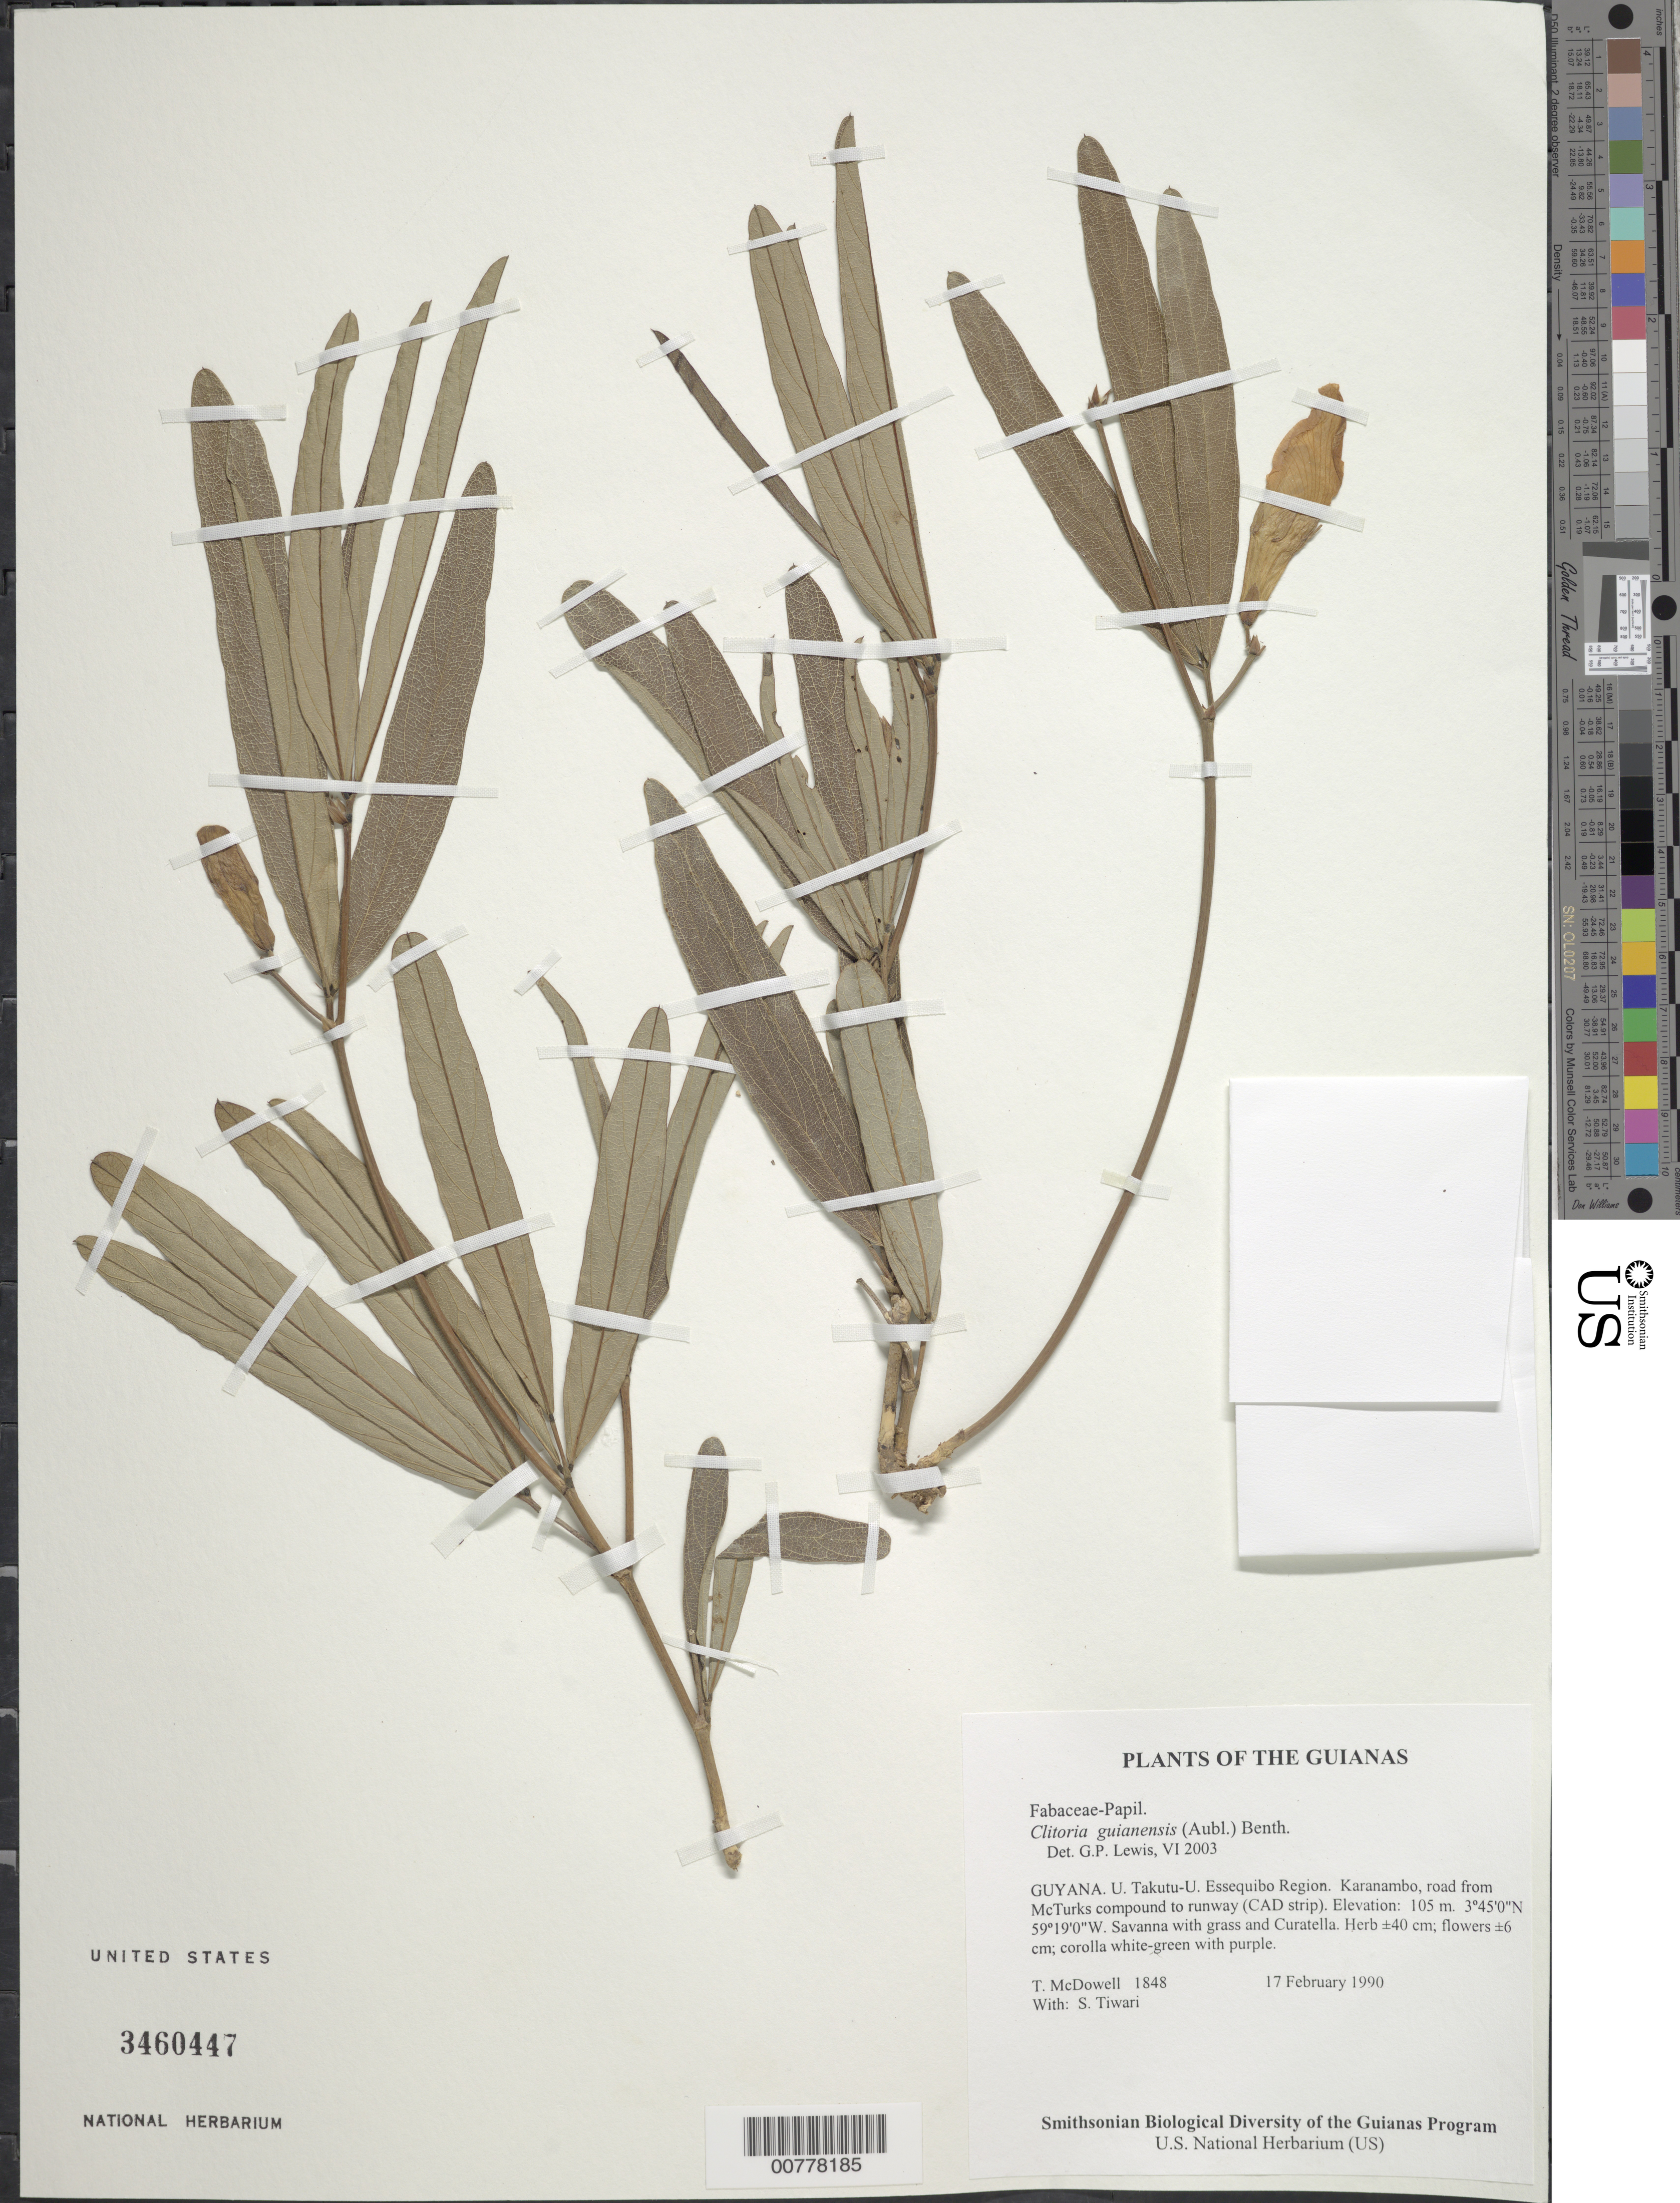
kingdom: Plantae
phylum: Tracheophyta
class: Magnoliopsida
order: Fabales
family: Fabaceae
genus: Clitoria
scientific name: Clitoria guianensis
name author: (Aubl.) Benth.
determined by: Lewis, Gwilym P.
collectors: T. McDowell & S. Tiwari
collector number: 1848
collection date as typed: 17 February 1990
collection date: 1990-02-17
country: Guyana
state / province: U. Takutu-U. Essequibo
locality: Karanambo, road from McTurks compound to runway (CAD strip)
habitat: Savanna with grass and Curatella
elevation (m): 105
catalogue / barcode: US 3460447